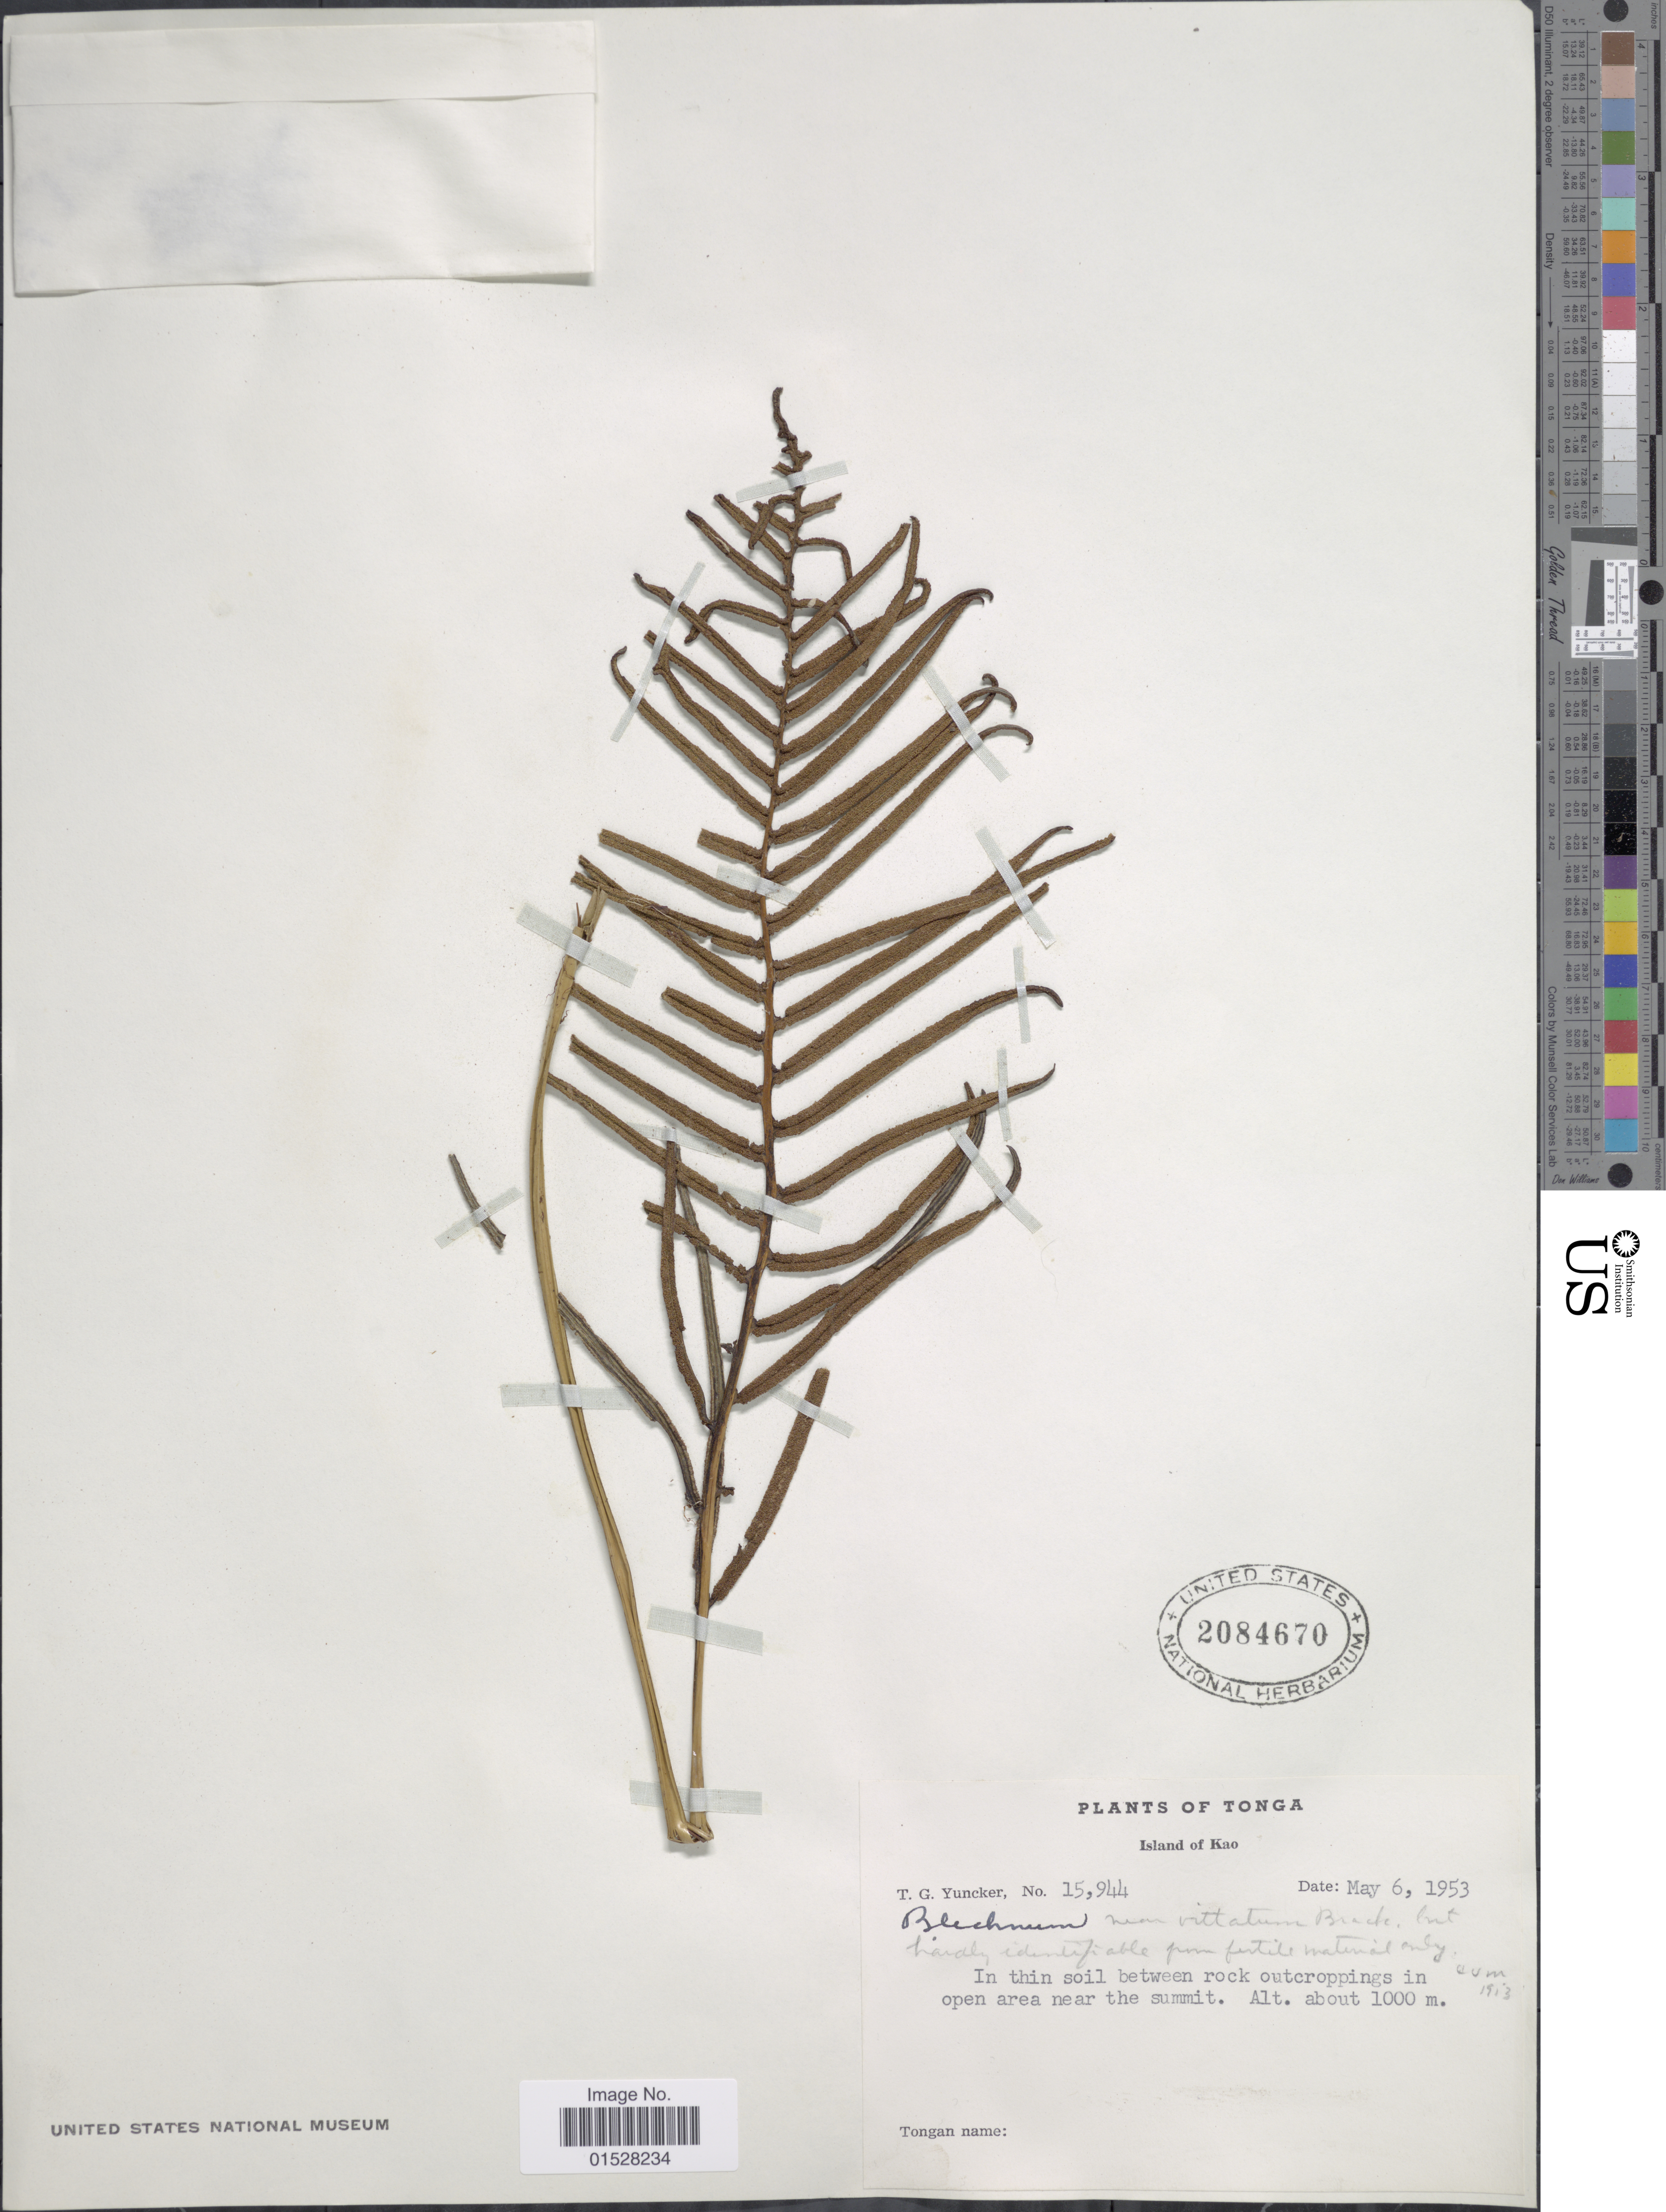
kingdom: Plantae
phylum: Tracheophyta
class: Polypodiopsida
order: Polypodiales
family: Blechnaceae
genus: Blechnum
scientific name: Blechnum vittatum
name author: Brack. in Wilkes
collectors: T. G. Yuncker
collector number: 15944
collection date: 1953-05-06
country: Tonga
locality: Island of Kao, in thin soil between rock outcroppings in open area near the summit.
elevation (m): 1000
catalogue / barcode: US 2084670